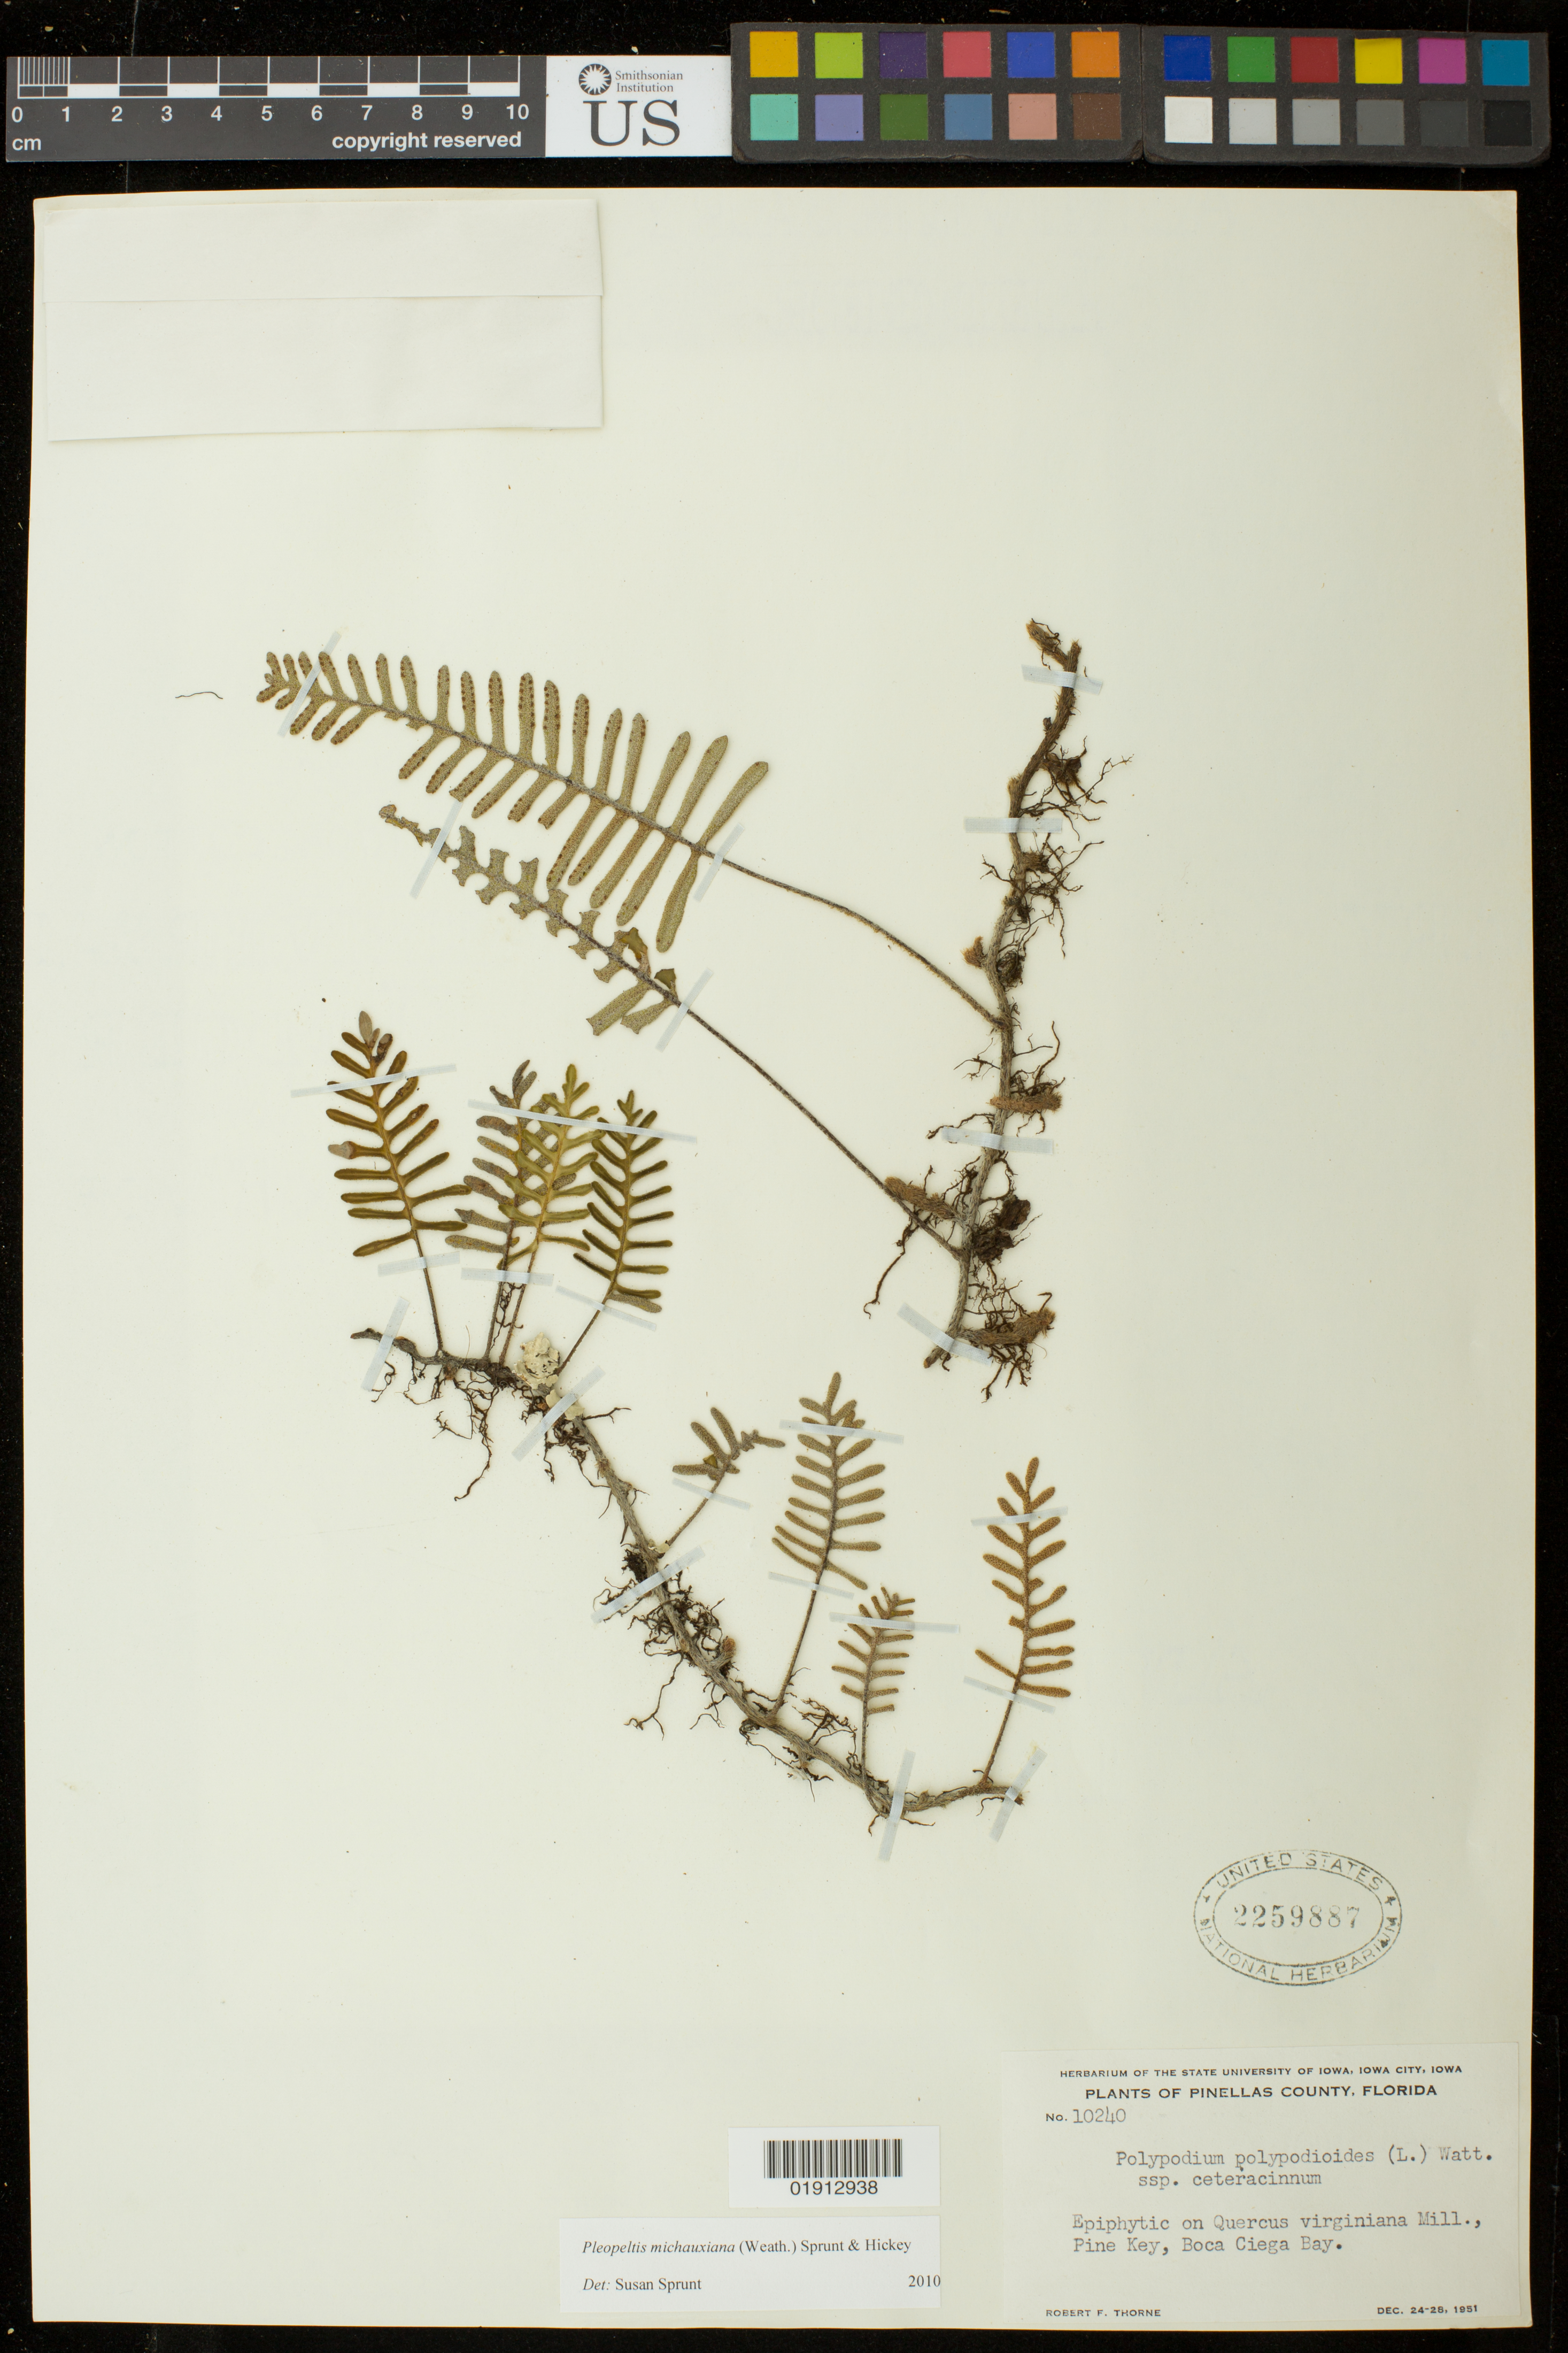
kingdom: Plantae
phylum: Tracheophyta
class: Polypodiopsida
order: Polypodiales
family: Polypodiaceae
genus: Pleopeltis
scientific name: Pleopeltis michauxiana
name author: (Weath.) Hickey & Sprunt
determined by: Sprunt, S. V.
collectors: R. F. Thorne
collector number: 10240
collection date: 1951-12-24/1951-12-28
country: United States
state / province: Florida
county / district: Pinellas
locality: Pine Key, Boca Ciega Bay.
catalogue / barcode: US 2259887